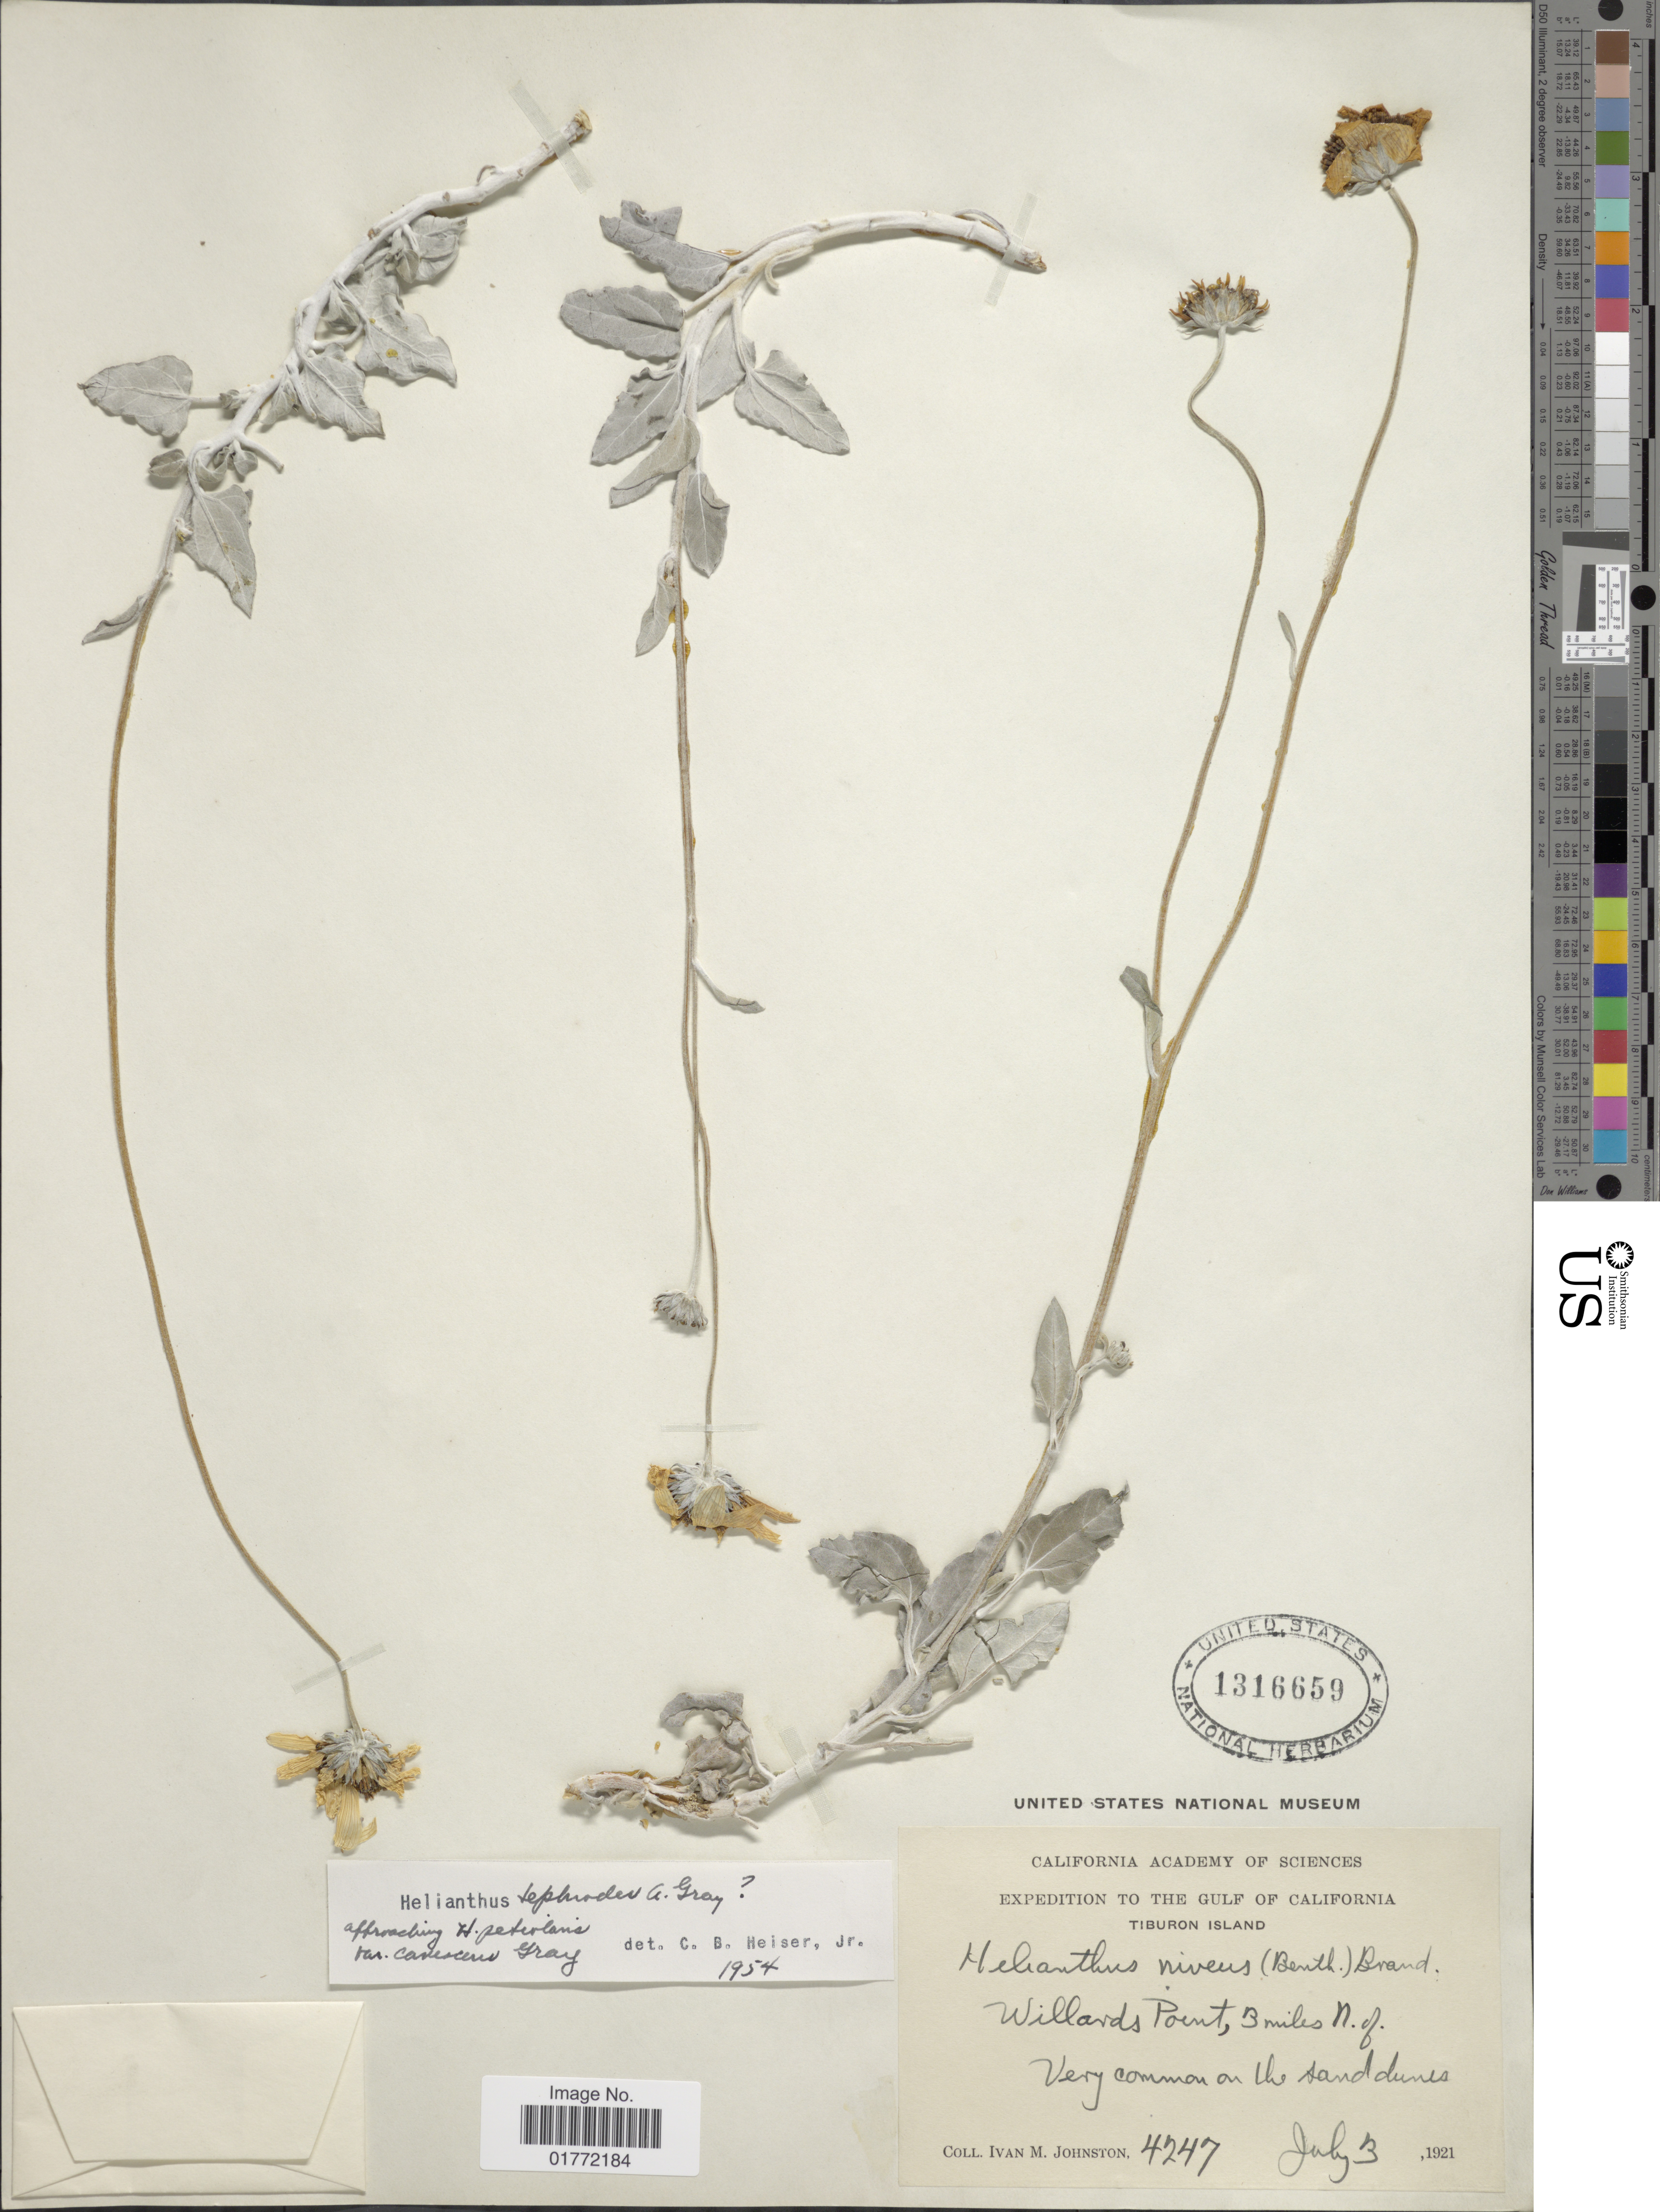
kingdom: Plantae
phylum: Tracheophyta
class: Magnoliopsida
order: Asterales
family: Asteraceae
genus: Helianthus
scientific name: Helianthus tephrodes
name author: A. Gray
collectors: I.M. Johnston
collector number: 4247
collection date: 1921-07-03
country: Mexico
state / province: Sonora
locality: Gulf of California, Tiburon Island, Willards Point, 13 [interpreted] miles N. of very common on the sand dunes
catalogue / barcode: US 1316659